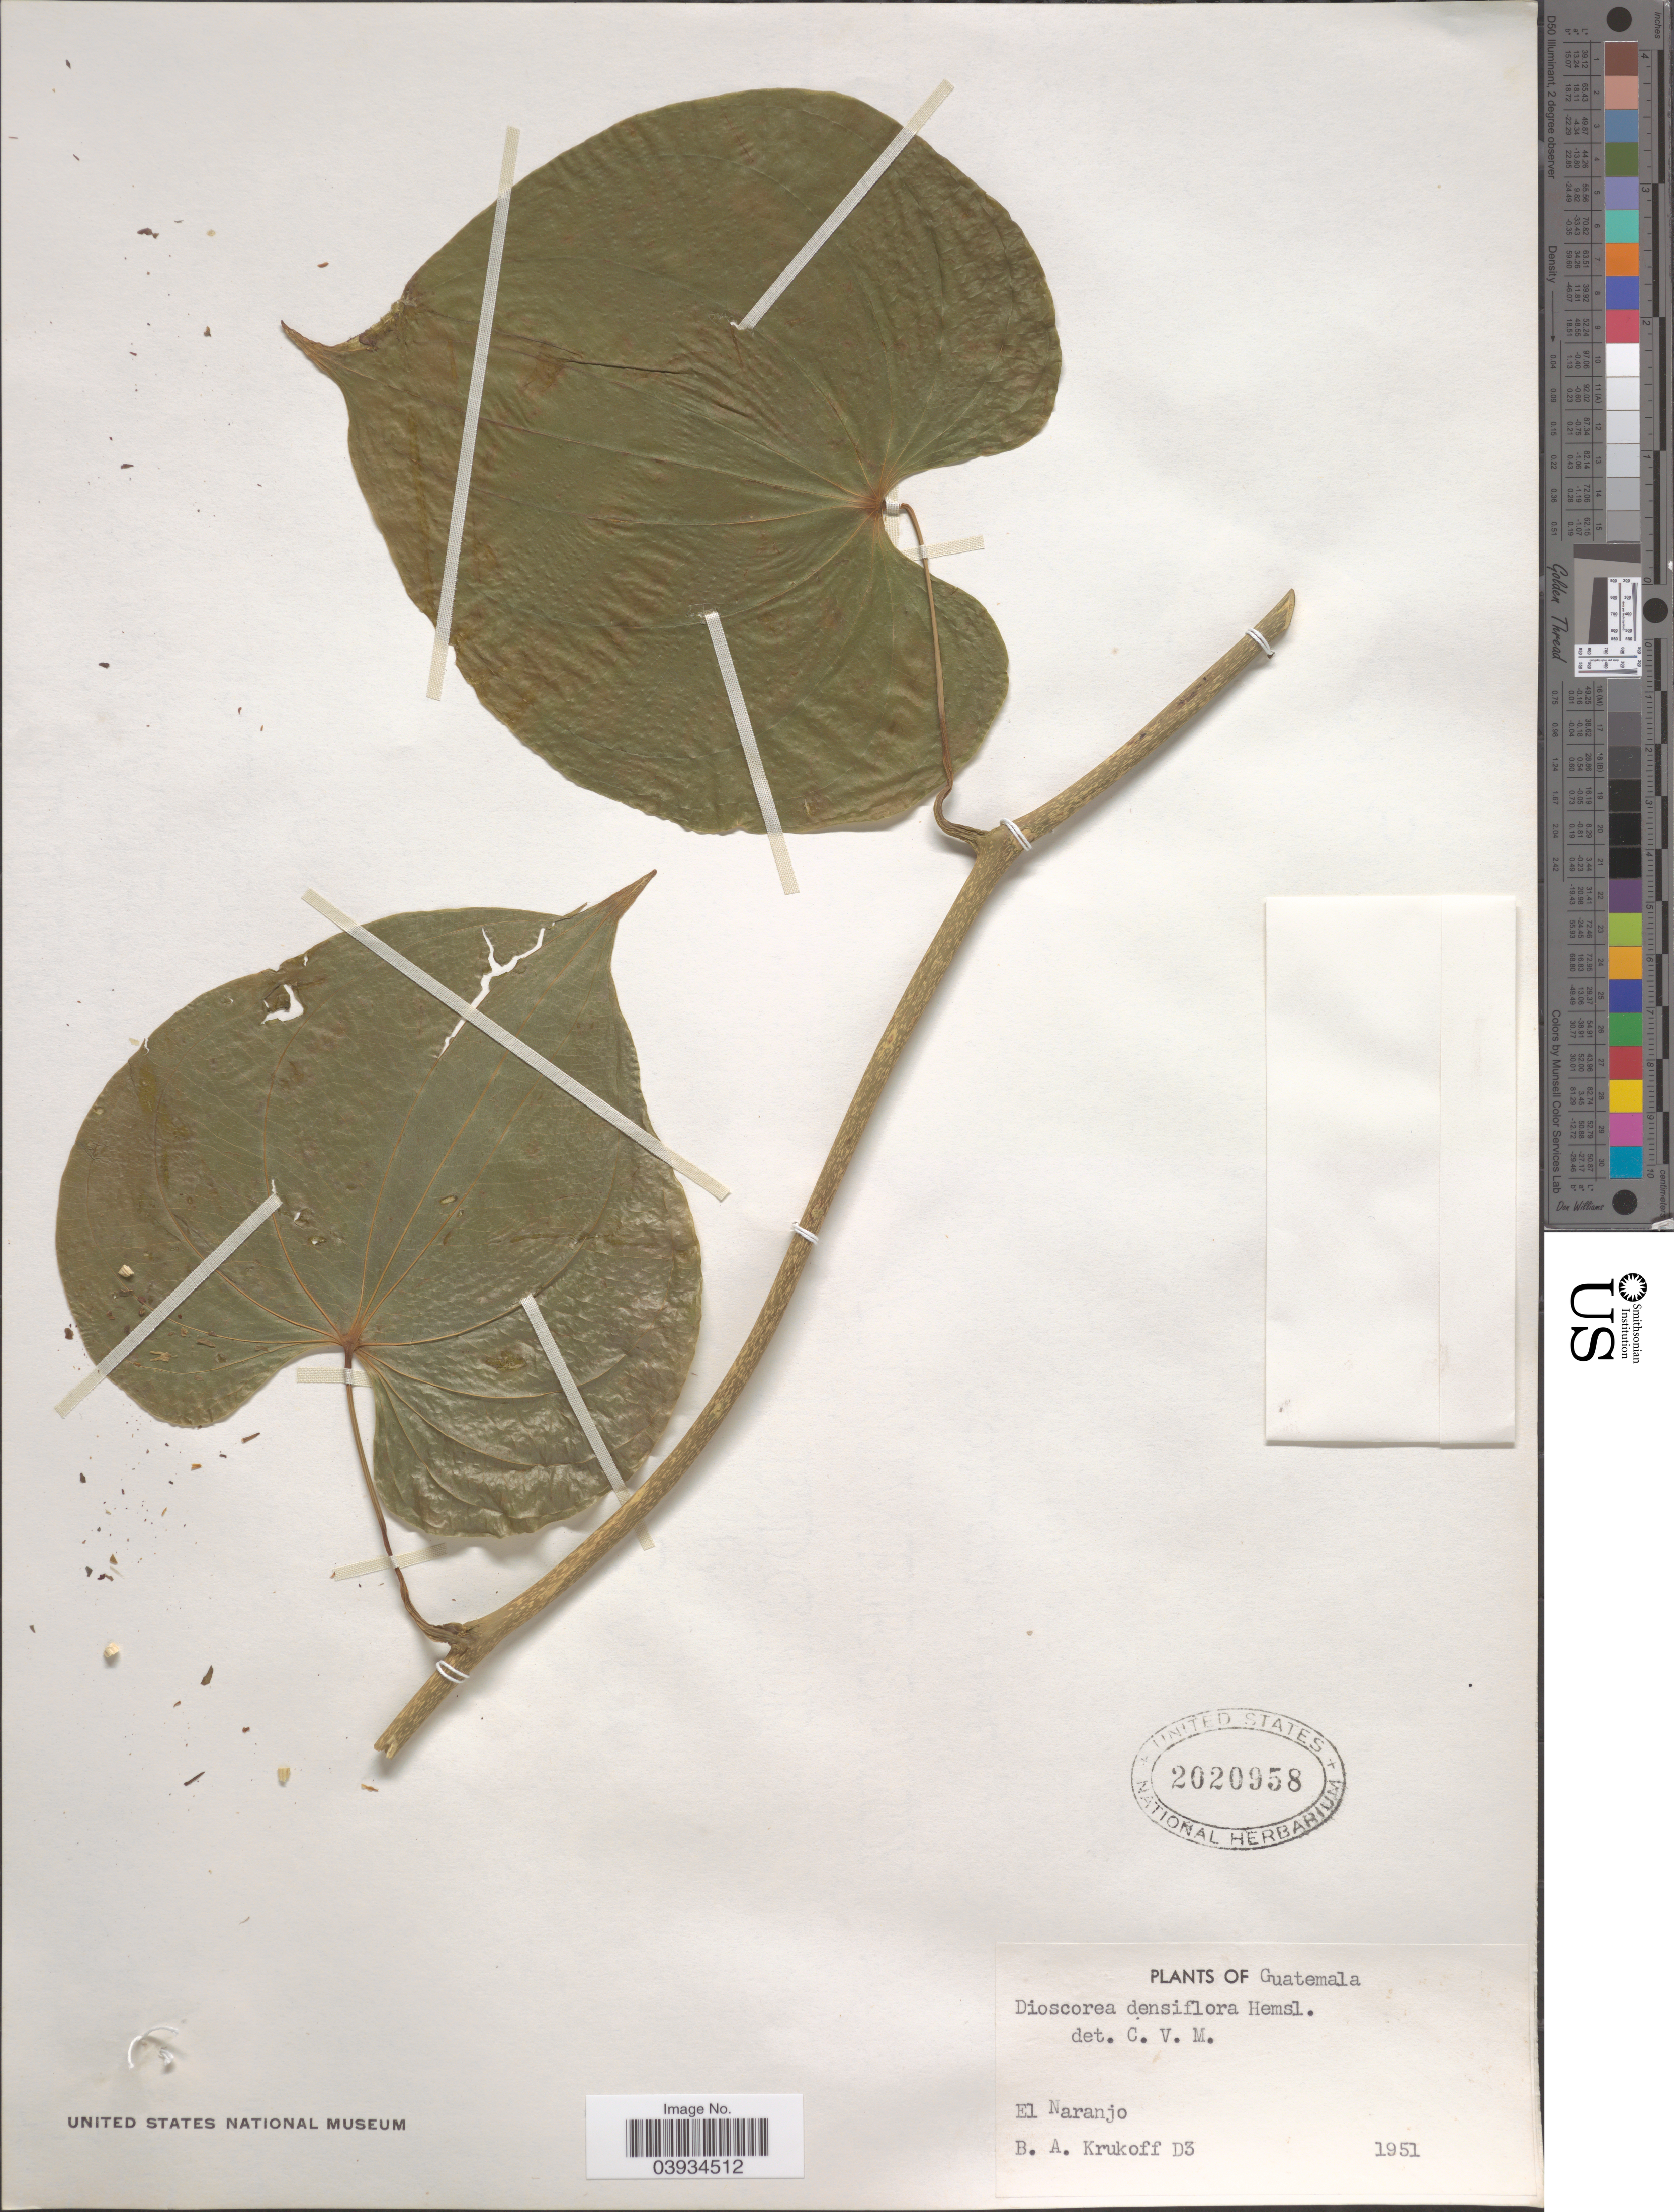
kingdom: Plantae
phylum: Tracheophyta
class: Liliopsida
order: Dioscoreales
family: Dioscoreaceae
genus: Dioscorea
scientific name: Dioscorea densiflora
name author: Hemsl.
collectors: B. A. Krukoff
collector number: D3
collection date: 1951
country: Guatemala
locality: El Naranjo.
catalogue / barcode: US 2020958